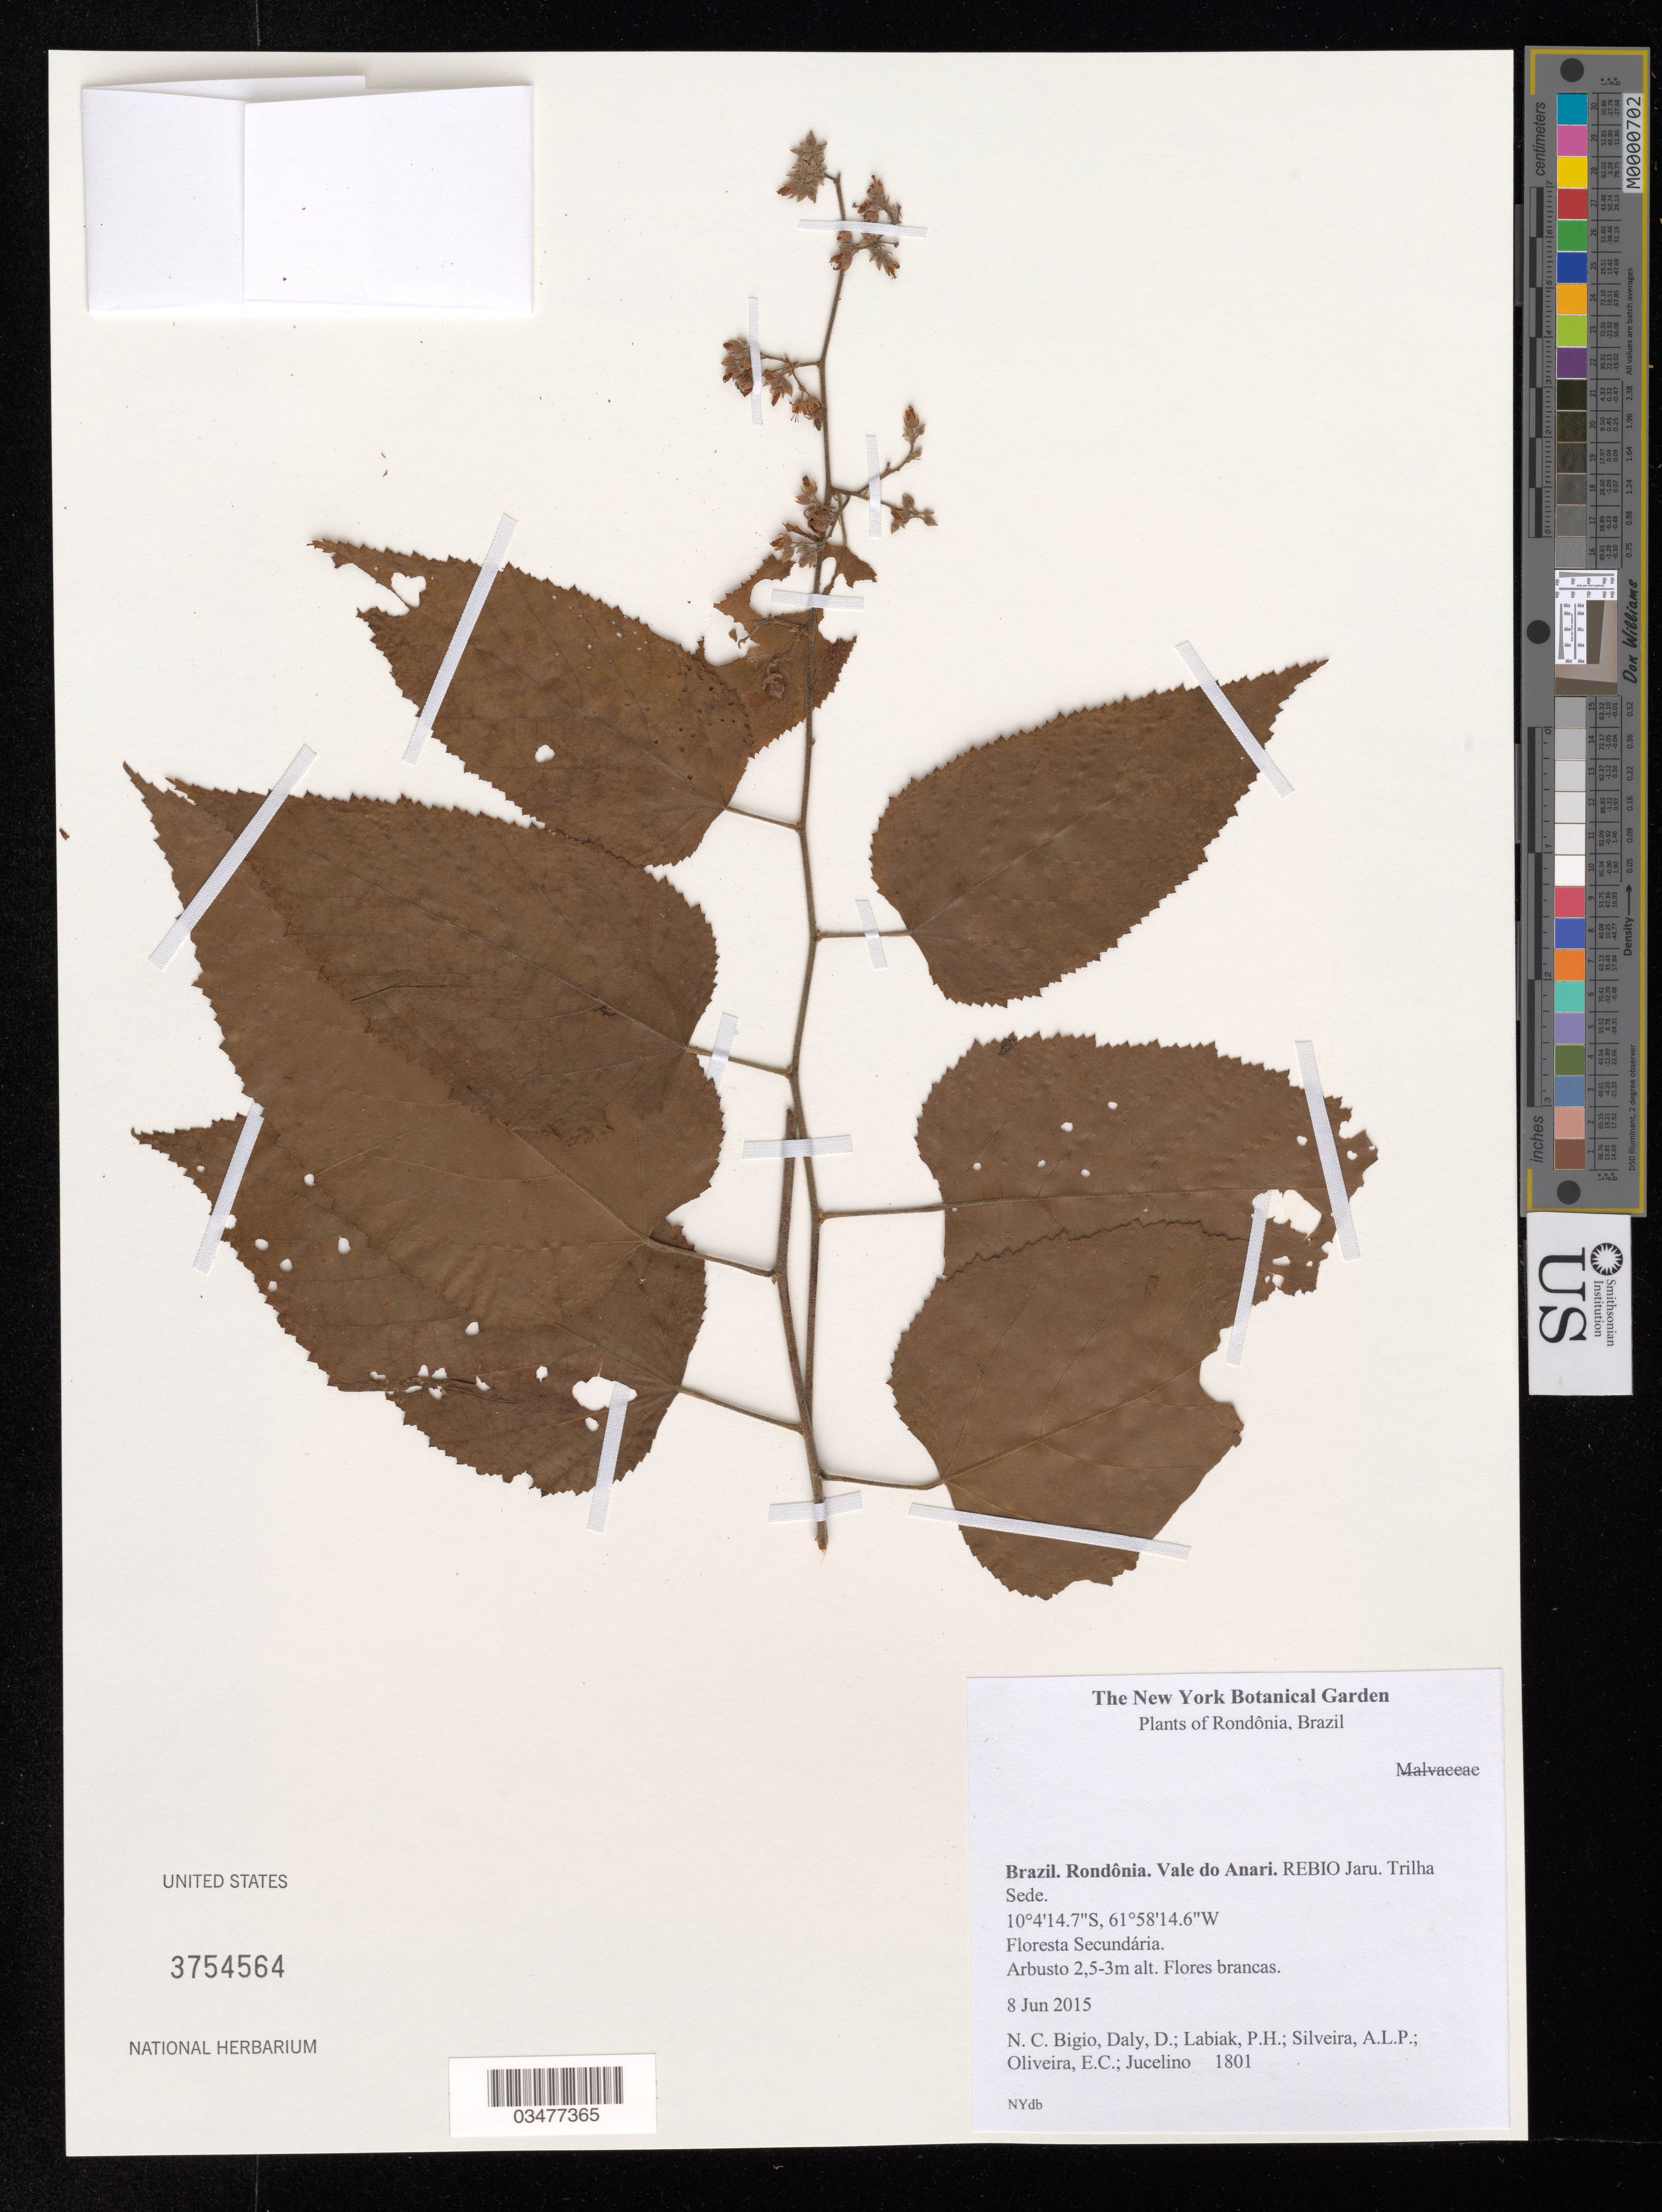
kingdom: Plantae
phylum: Tracheophyta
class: Magnoliopsida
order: Malvales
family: Malvaceae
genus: Melochia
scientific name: Melochia ulmifolia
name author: Benth.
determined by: Dorr, L. J., (BOT), Smithsonian Institution - National Museum of Natural History (UNITED STATES)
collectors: N. C. Bigio, D. Daly, P. H. Labiak & A. Silveira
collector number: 1801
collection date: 2015-06-08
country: Brazil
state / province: Rondônia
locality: Vale do Anari, REBIO Jaru. Trilha Sede.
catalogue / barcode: US 3754564